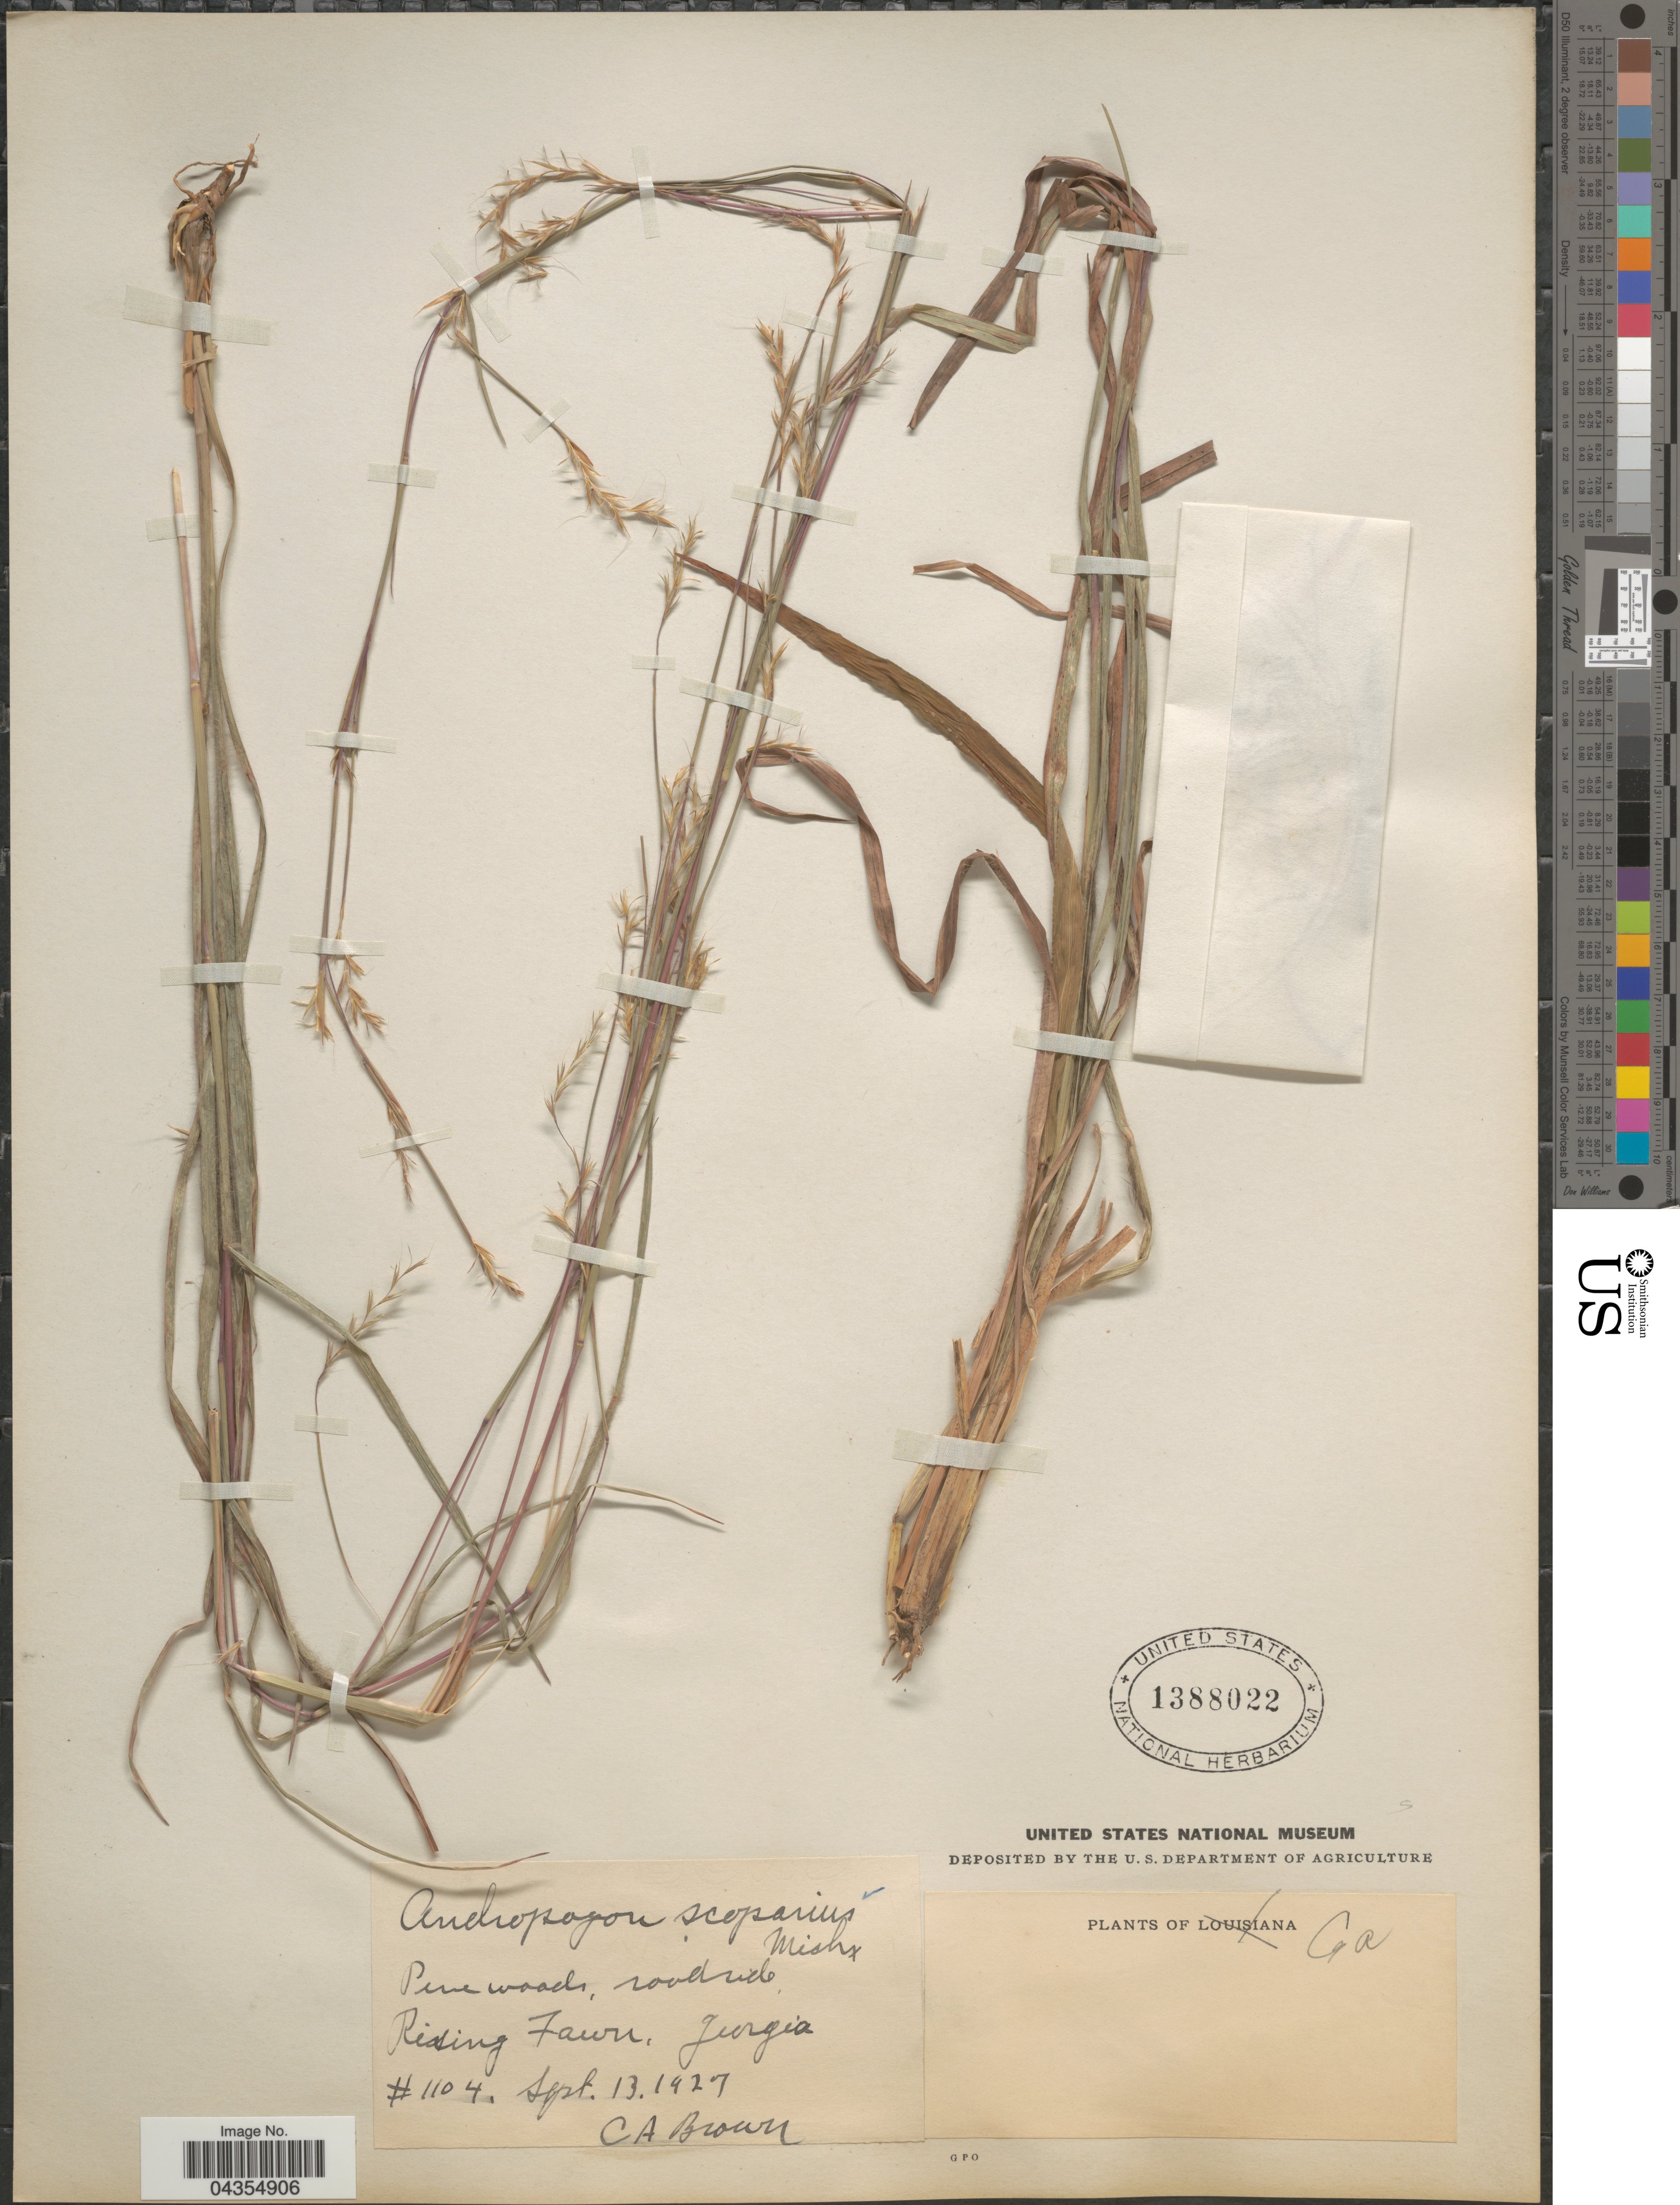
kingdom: Plantae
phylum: Tracheophyta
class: Liliopsida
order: Poales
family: Poaceae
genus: Schizachyrium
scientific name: Schizachyrium sanguineum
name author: (Retz.) Alston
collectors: C. A. Brown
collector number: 1104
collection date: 1927-09-13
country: United States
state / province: Georgia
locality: Rising Fawn.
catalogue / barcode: US 1388022